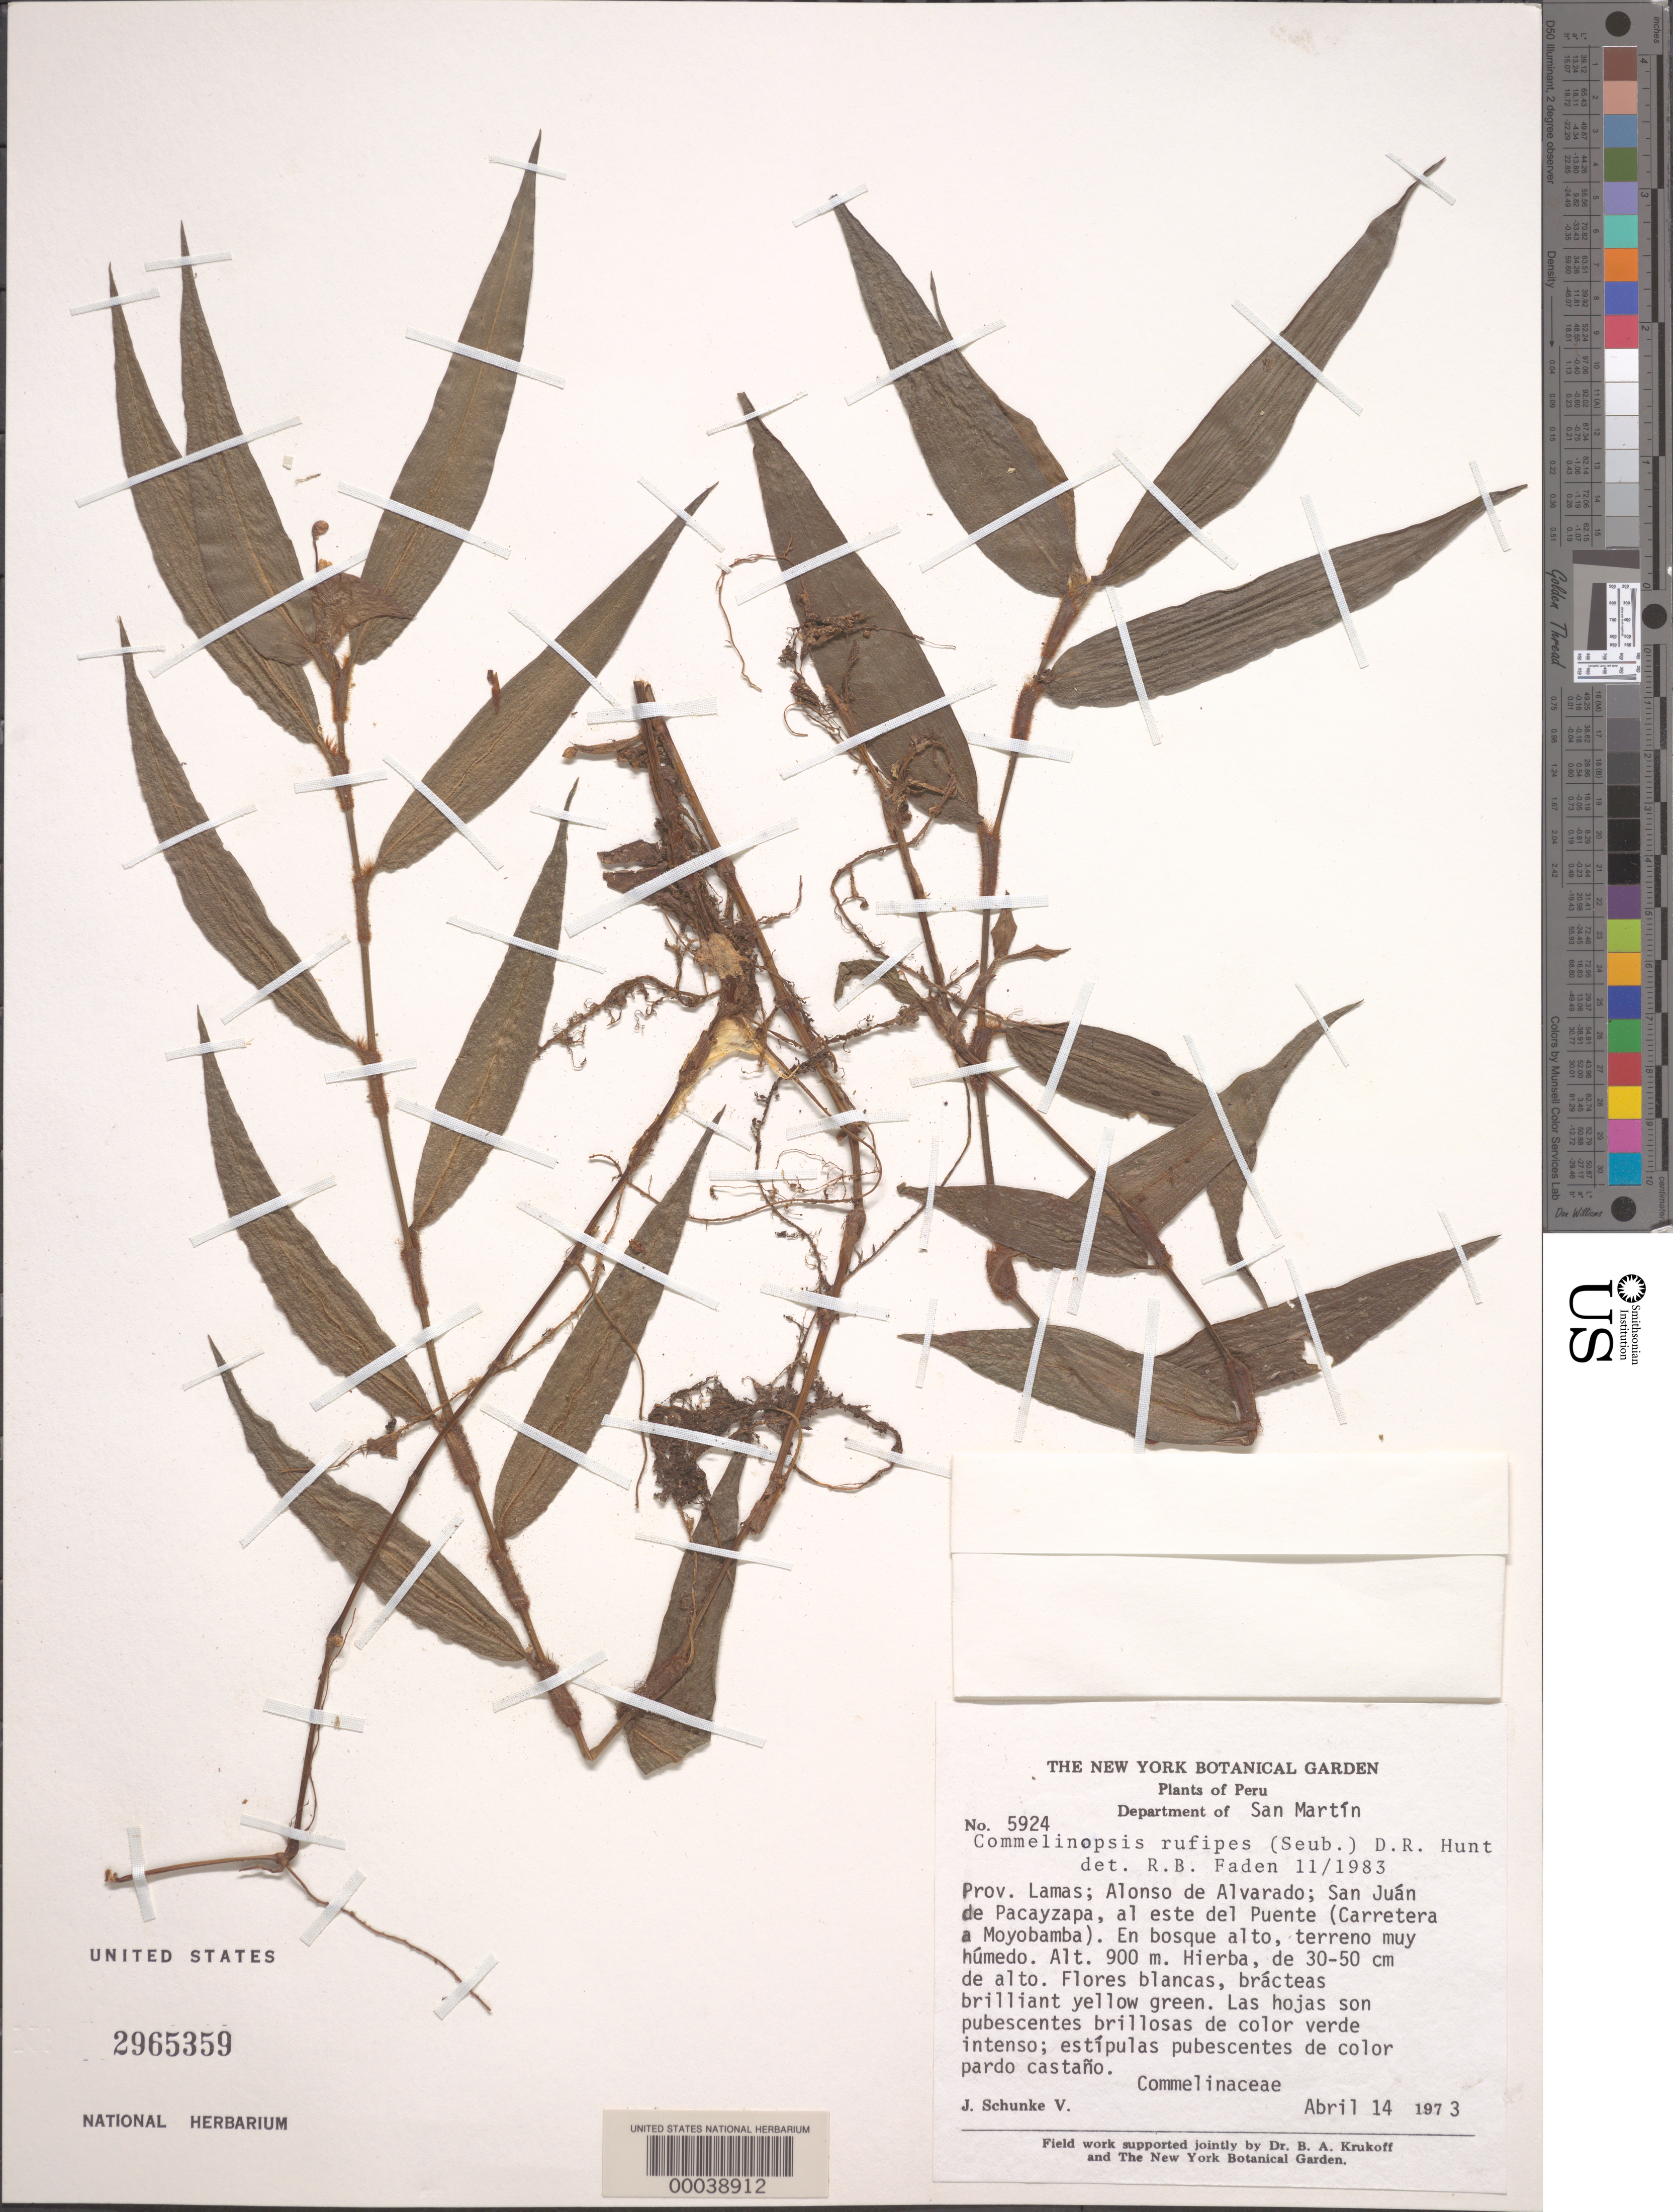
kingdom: Plantae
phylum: Tracheophyta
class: Liliopsida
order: Commelinales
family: Commelinaceae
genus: Commelina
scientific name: Commelina rufipes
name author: Seub.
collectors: J. Schunke Vigo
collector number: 5924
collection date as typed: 14 Apr 1973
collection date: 1973-04-14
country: Peru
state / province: San Martín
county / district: Lamas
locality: Alonso de alvarado; san juan de pacayzapa, e of puente (carretera by moyobamba)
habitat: Tall woods, earth very moist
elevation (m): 900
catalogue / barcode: US 2965359